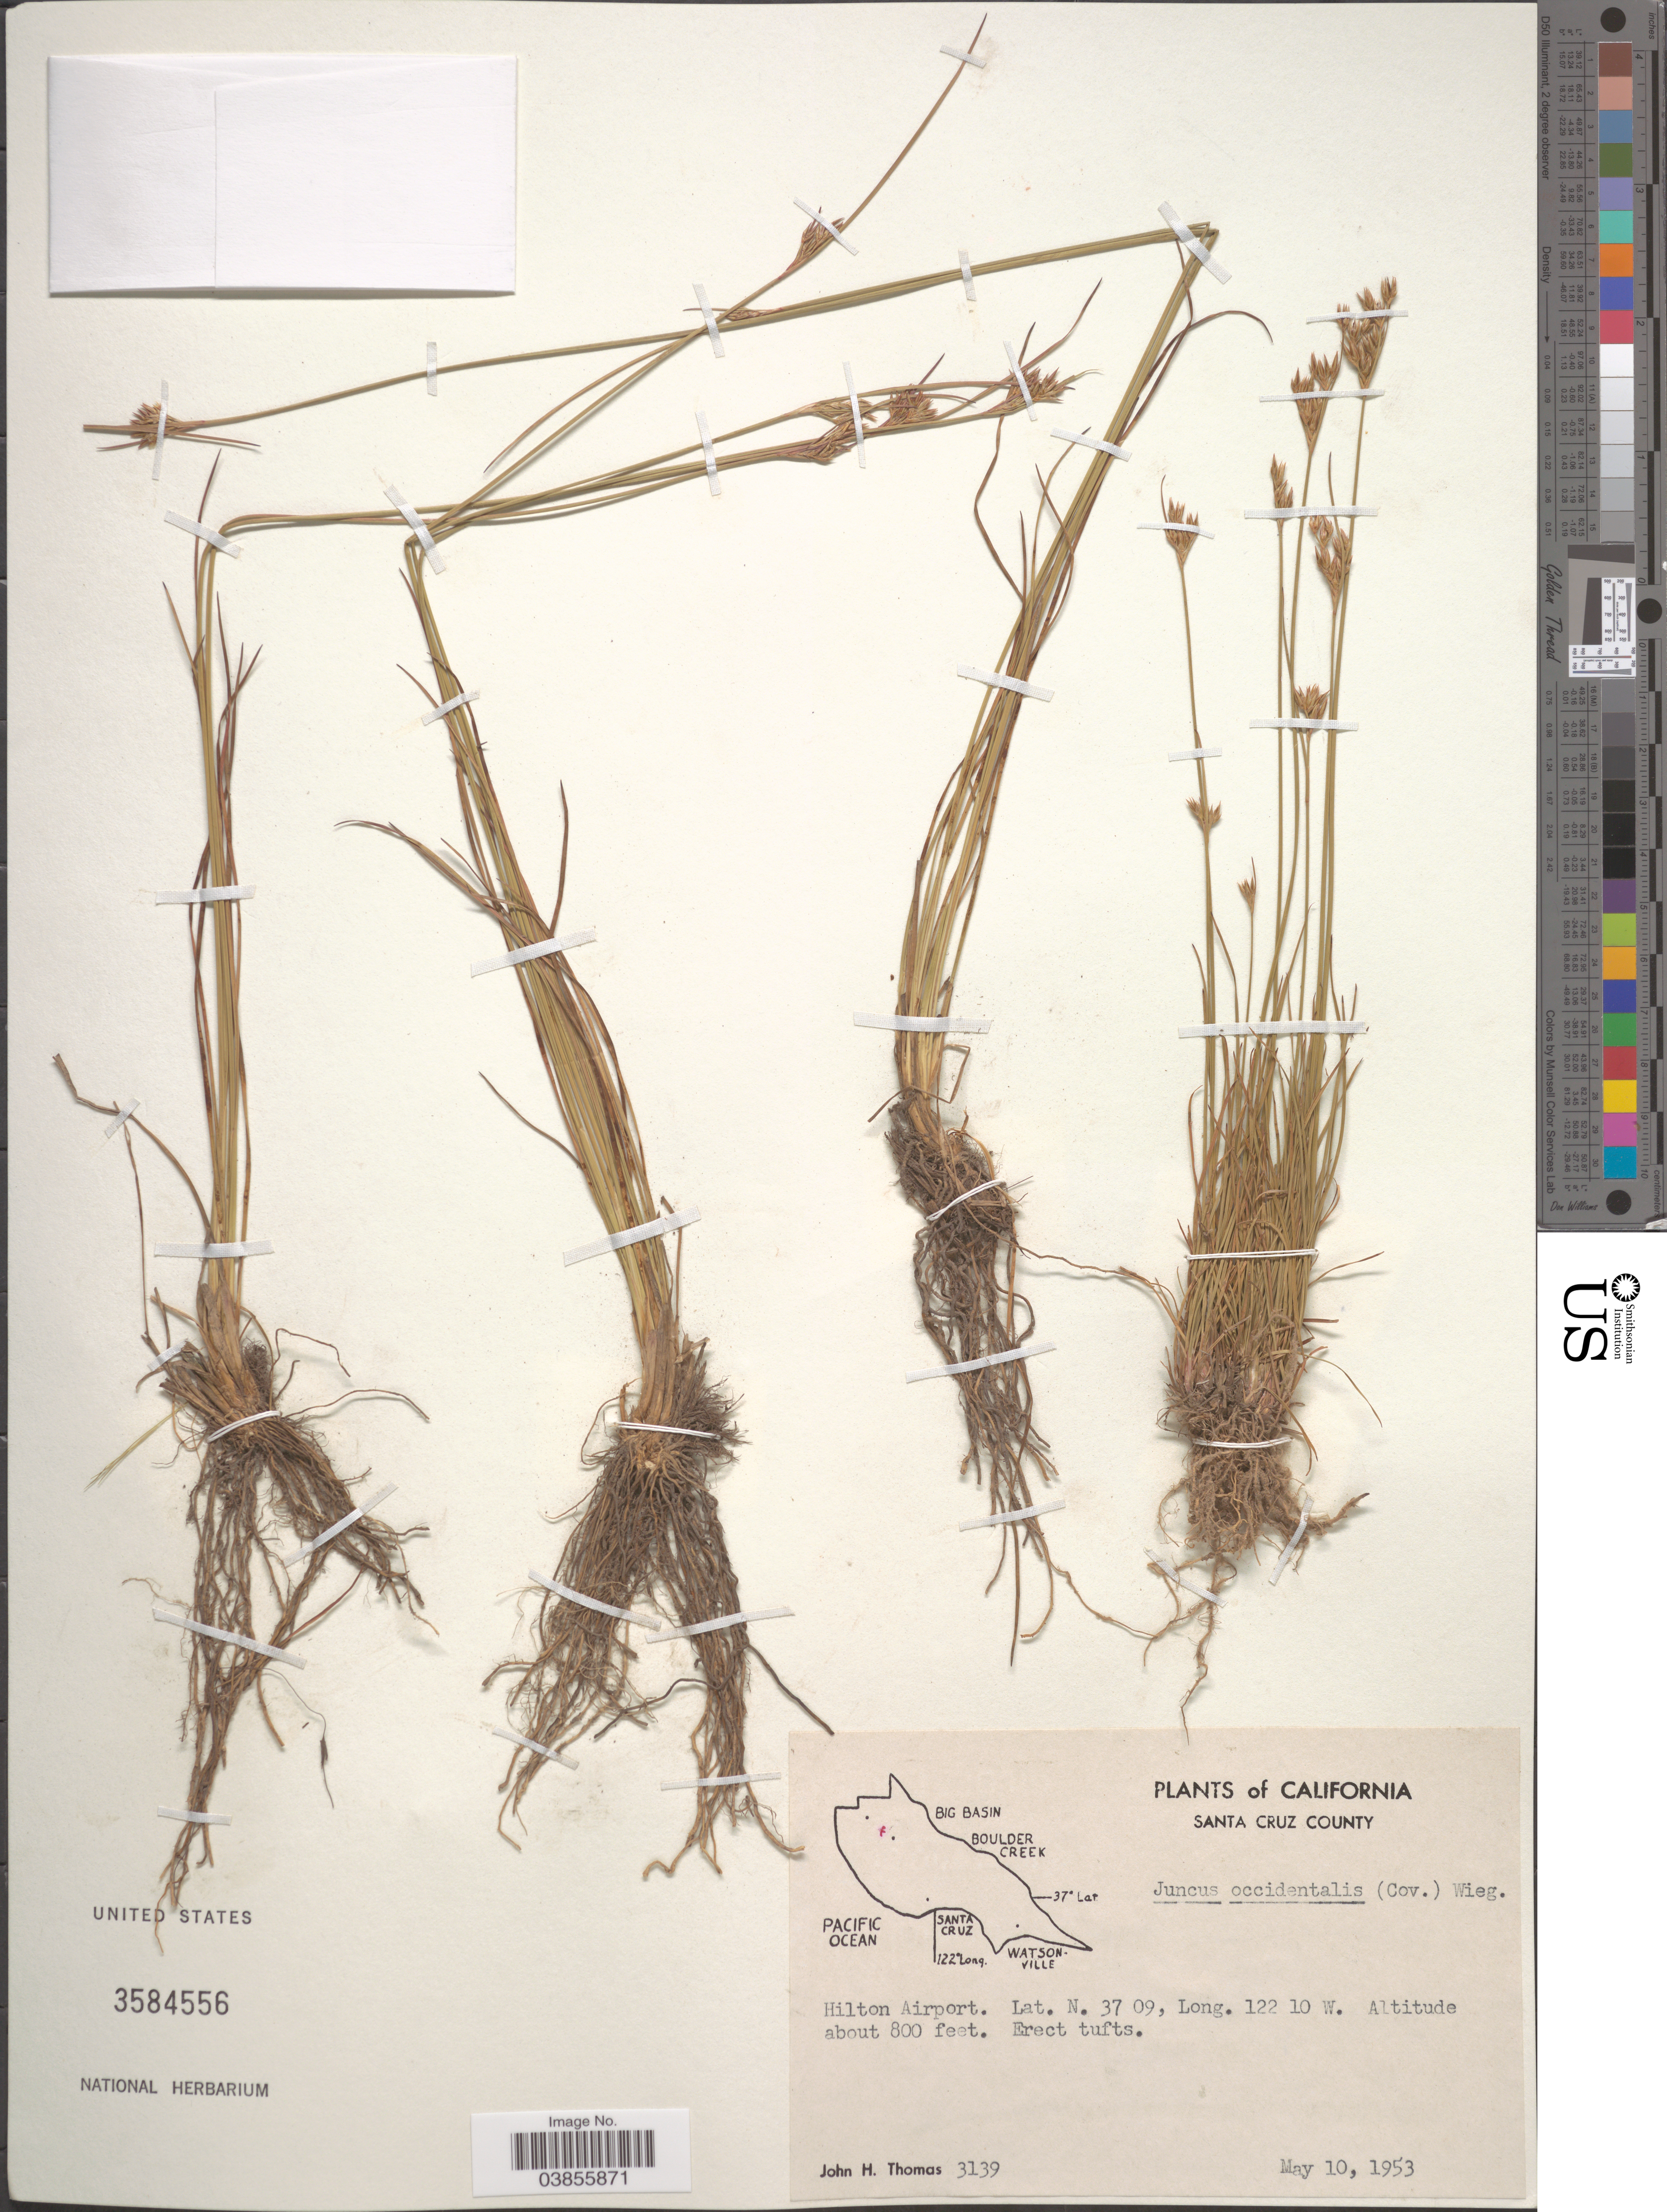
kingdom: Plantae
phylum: Tracheophyta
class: Liliopsida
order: Poales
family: Juncaceae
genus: Juncus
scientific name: Juncus occidentalis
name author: (Coville) Wiegand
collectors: J. H. Thomas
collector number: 3139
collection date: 1953-05-10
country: United States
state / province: California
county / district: Santa Cruz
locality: Santa Cruz County. Hilton Airport.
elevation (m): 244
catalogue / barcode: US 3584556